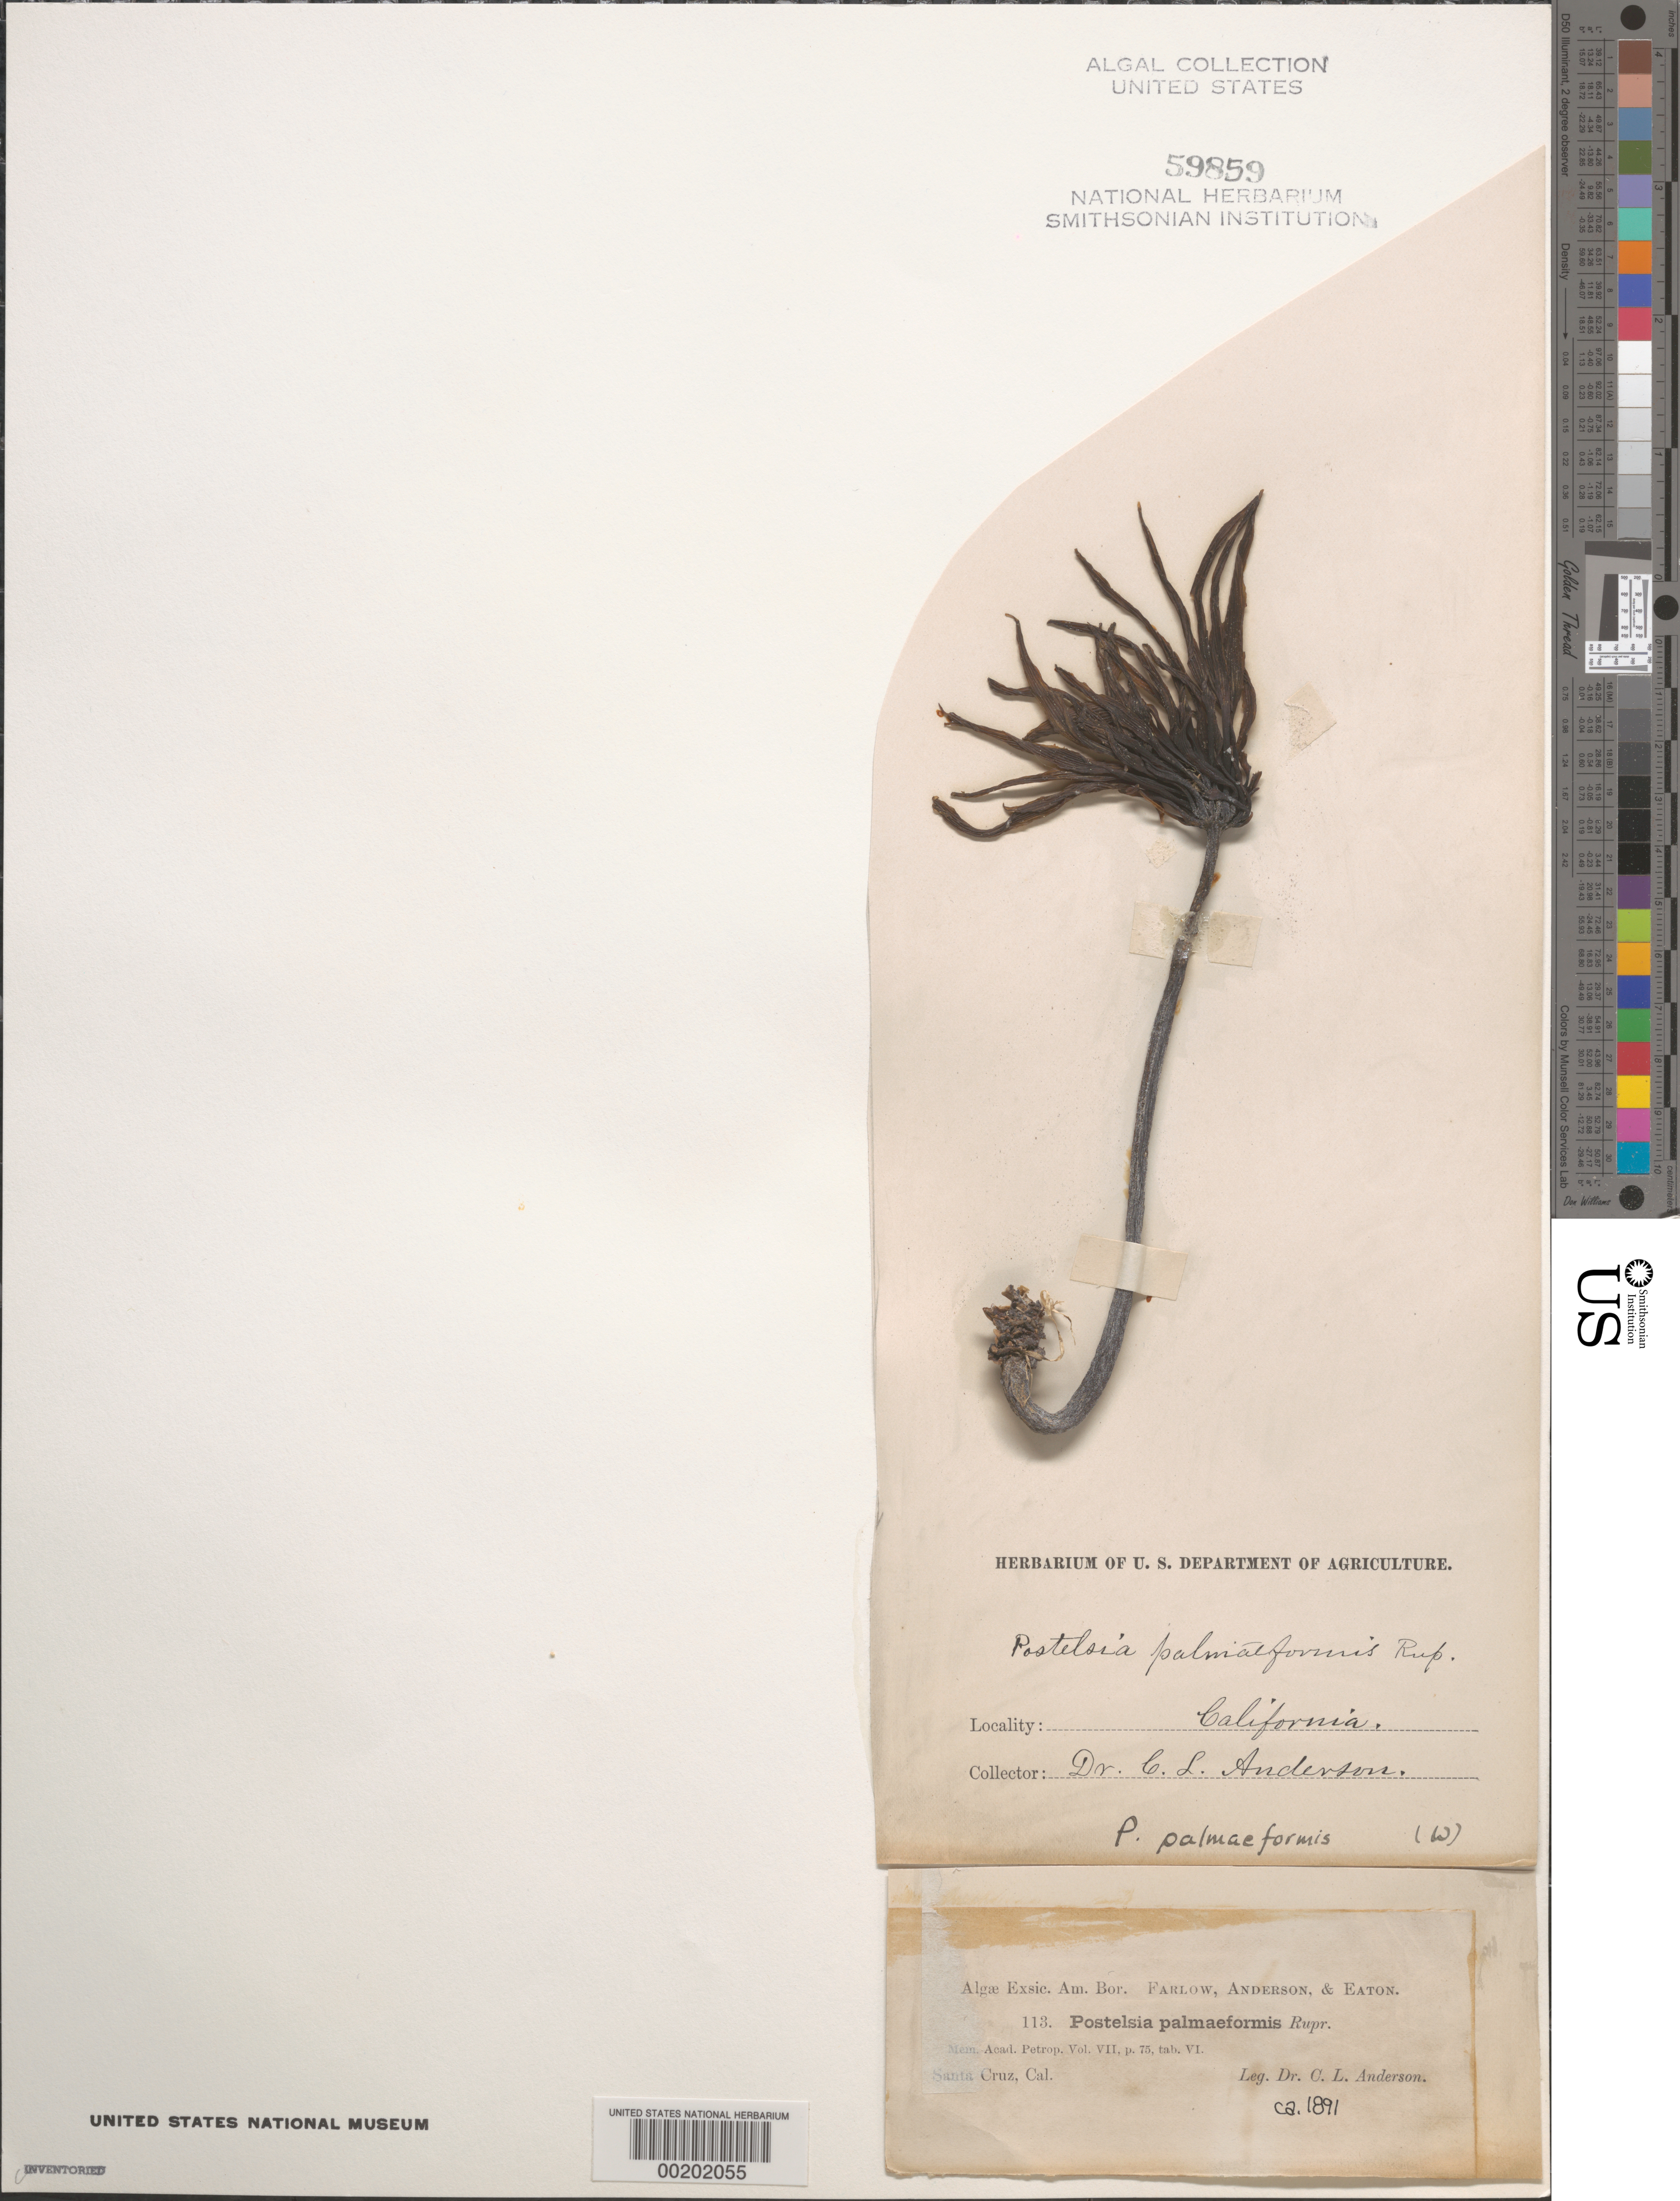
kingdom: Chromista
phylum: Ochrophyta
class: Phaeophyceae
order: Laminariales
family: Laminariaceae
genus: Postelsia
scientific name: Postelsia palmaeformis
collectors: C. L. Anderson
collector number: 113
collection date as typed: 1891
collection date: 1891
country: United States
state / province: California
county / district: Santa Cruz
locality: Santa Cruz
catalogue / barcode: US 59859